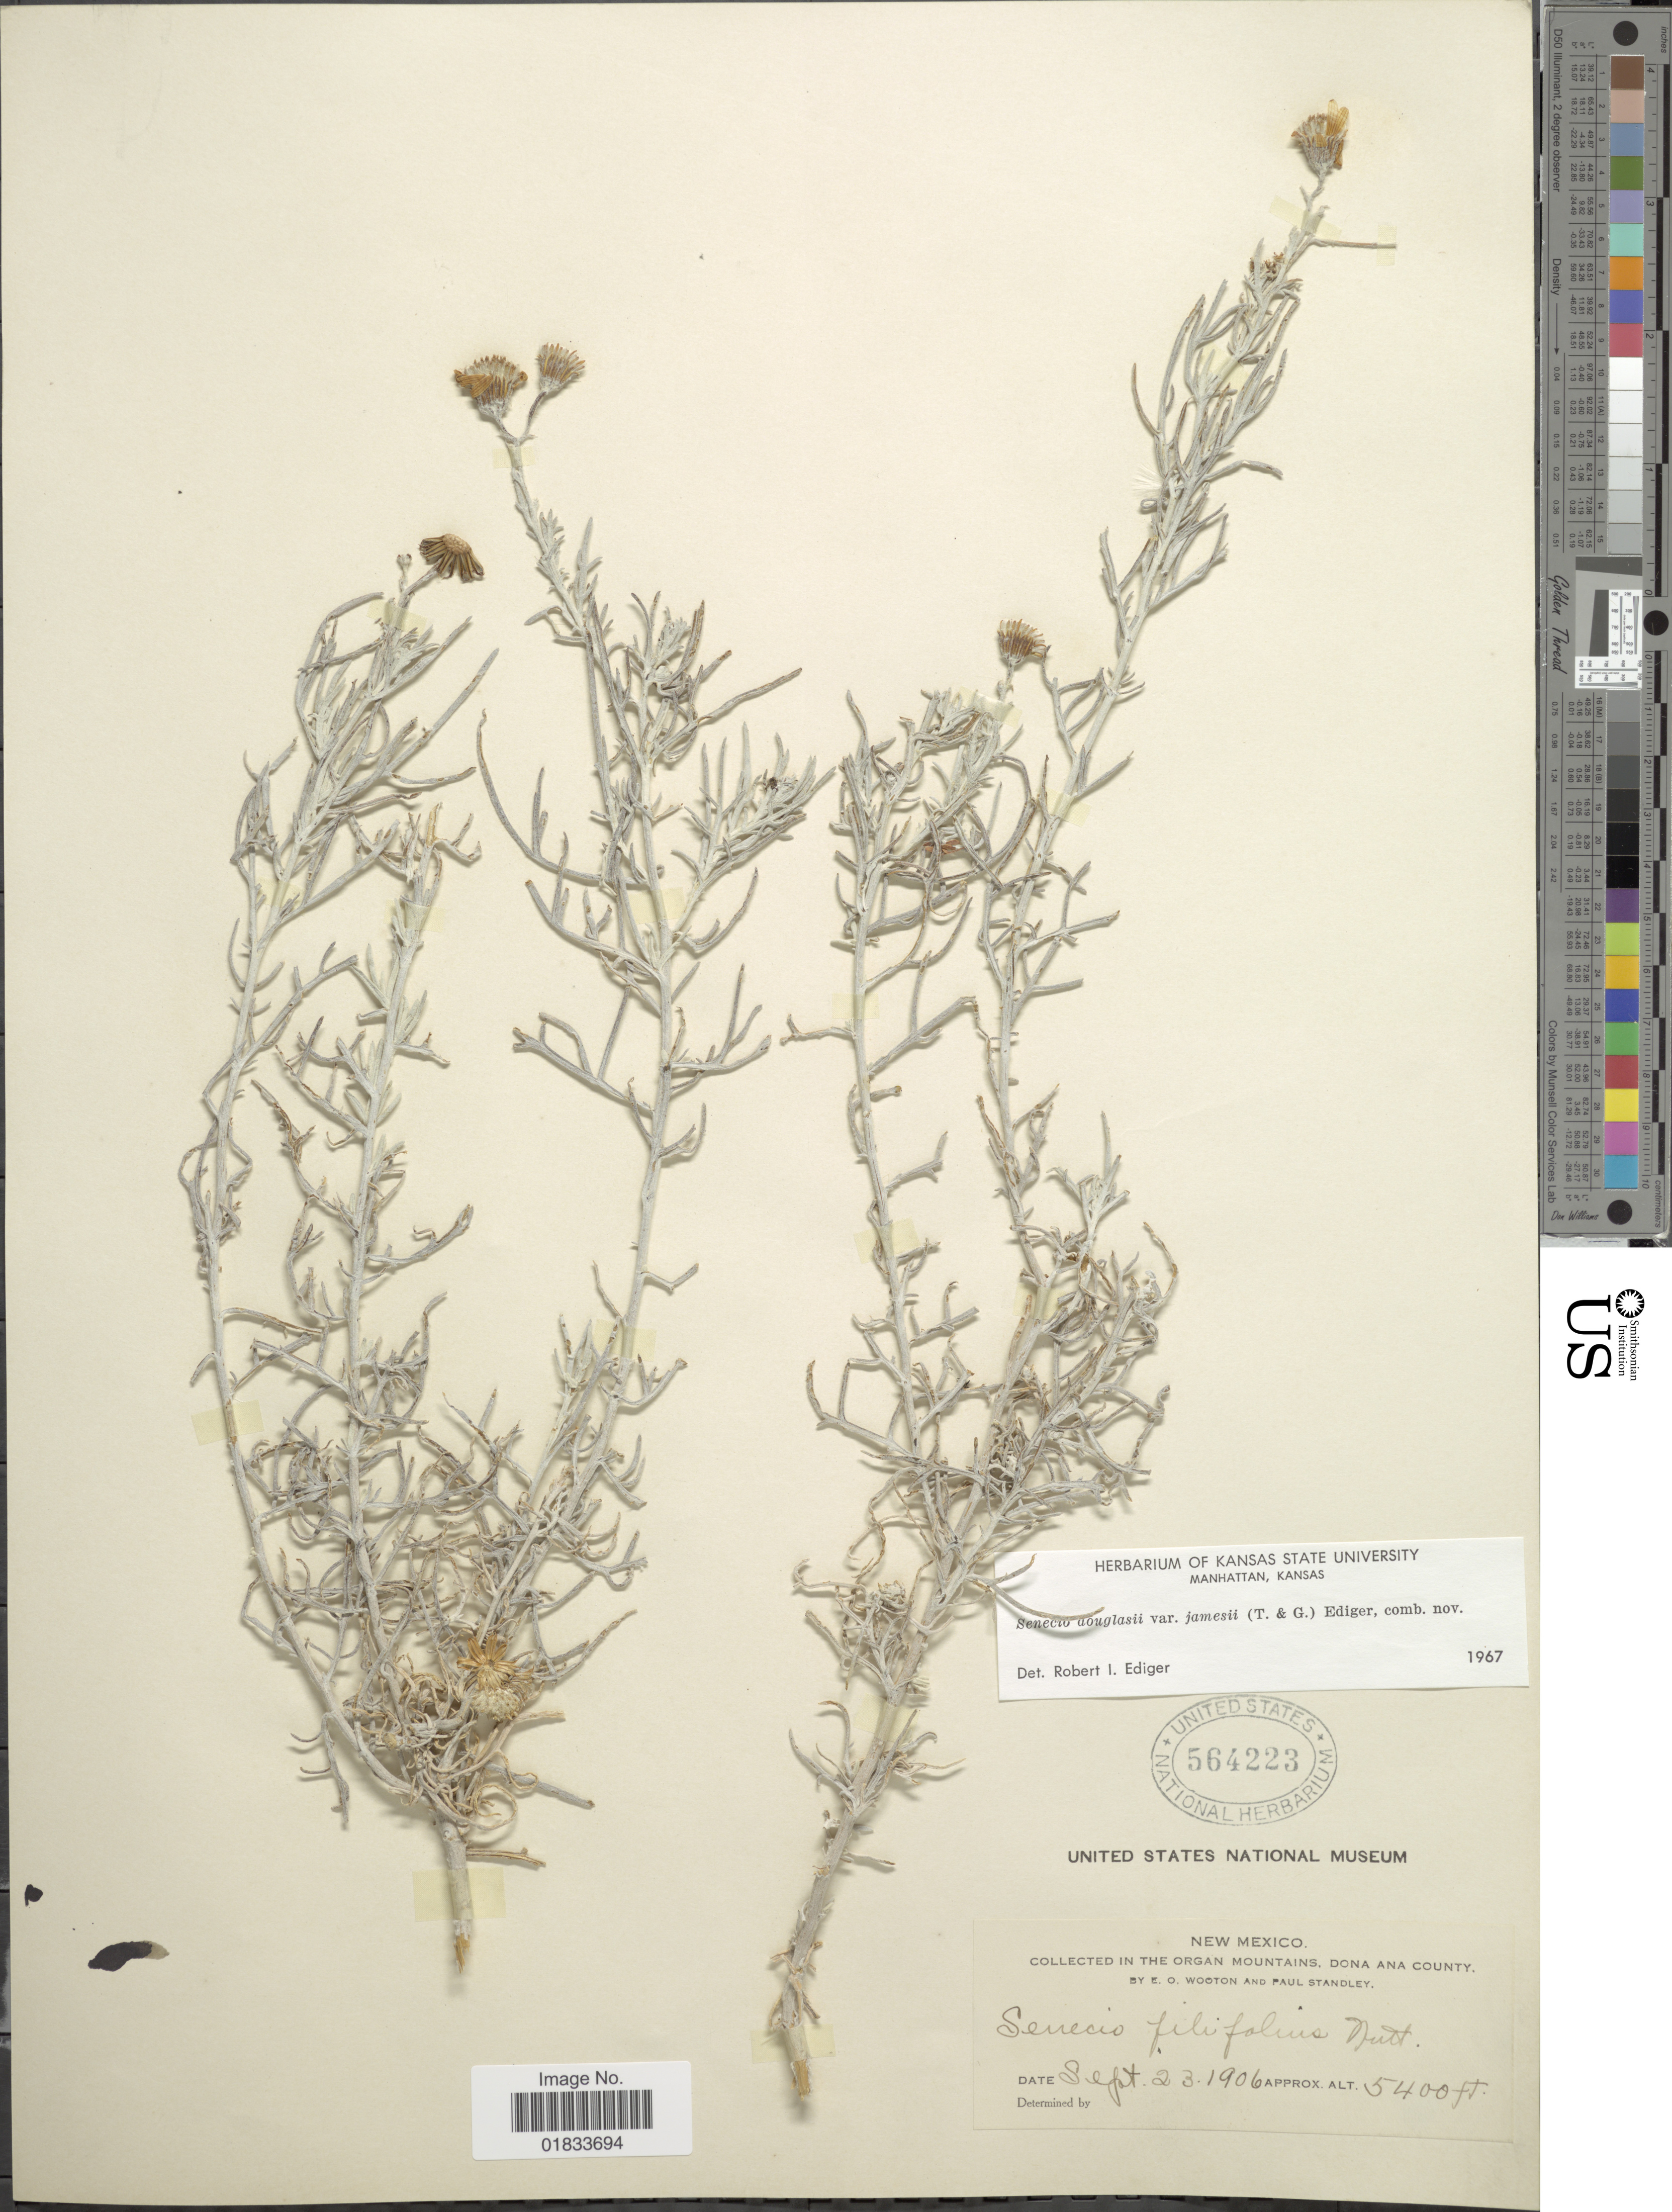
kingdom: Plantae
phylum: Tracheophyta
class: Magnoliopsida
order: Asterales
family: Asteraceae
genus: Senecio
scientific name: Senecio flaccidus var. flaccidus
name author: Less.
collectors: P. C. Standley & E. O. Wooton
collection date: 1906-09-23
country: United States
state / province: New Mexico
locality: The Organ Mountains, Dona Ana County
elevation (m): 1646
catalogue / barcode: US 564223